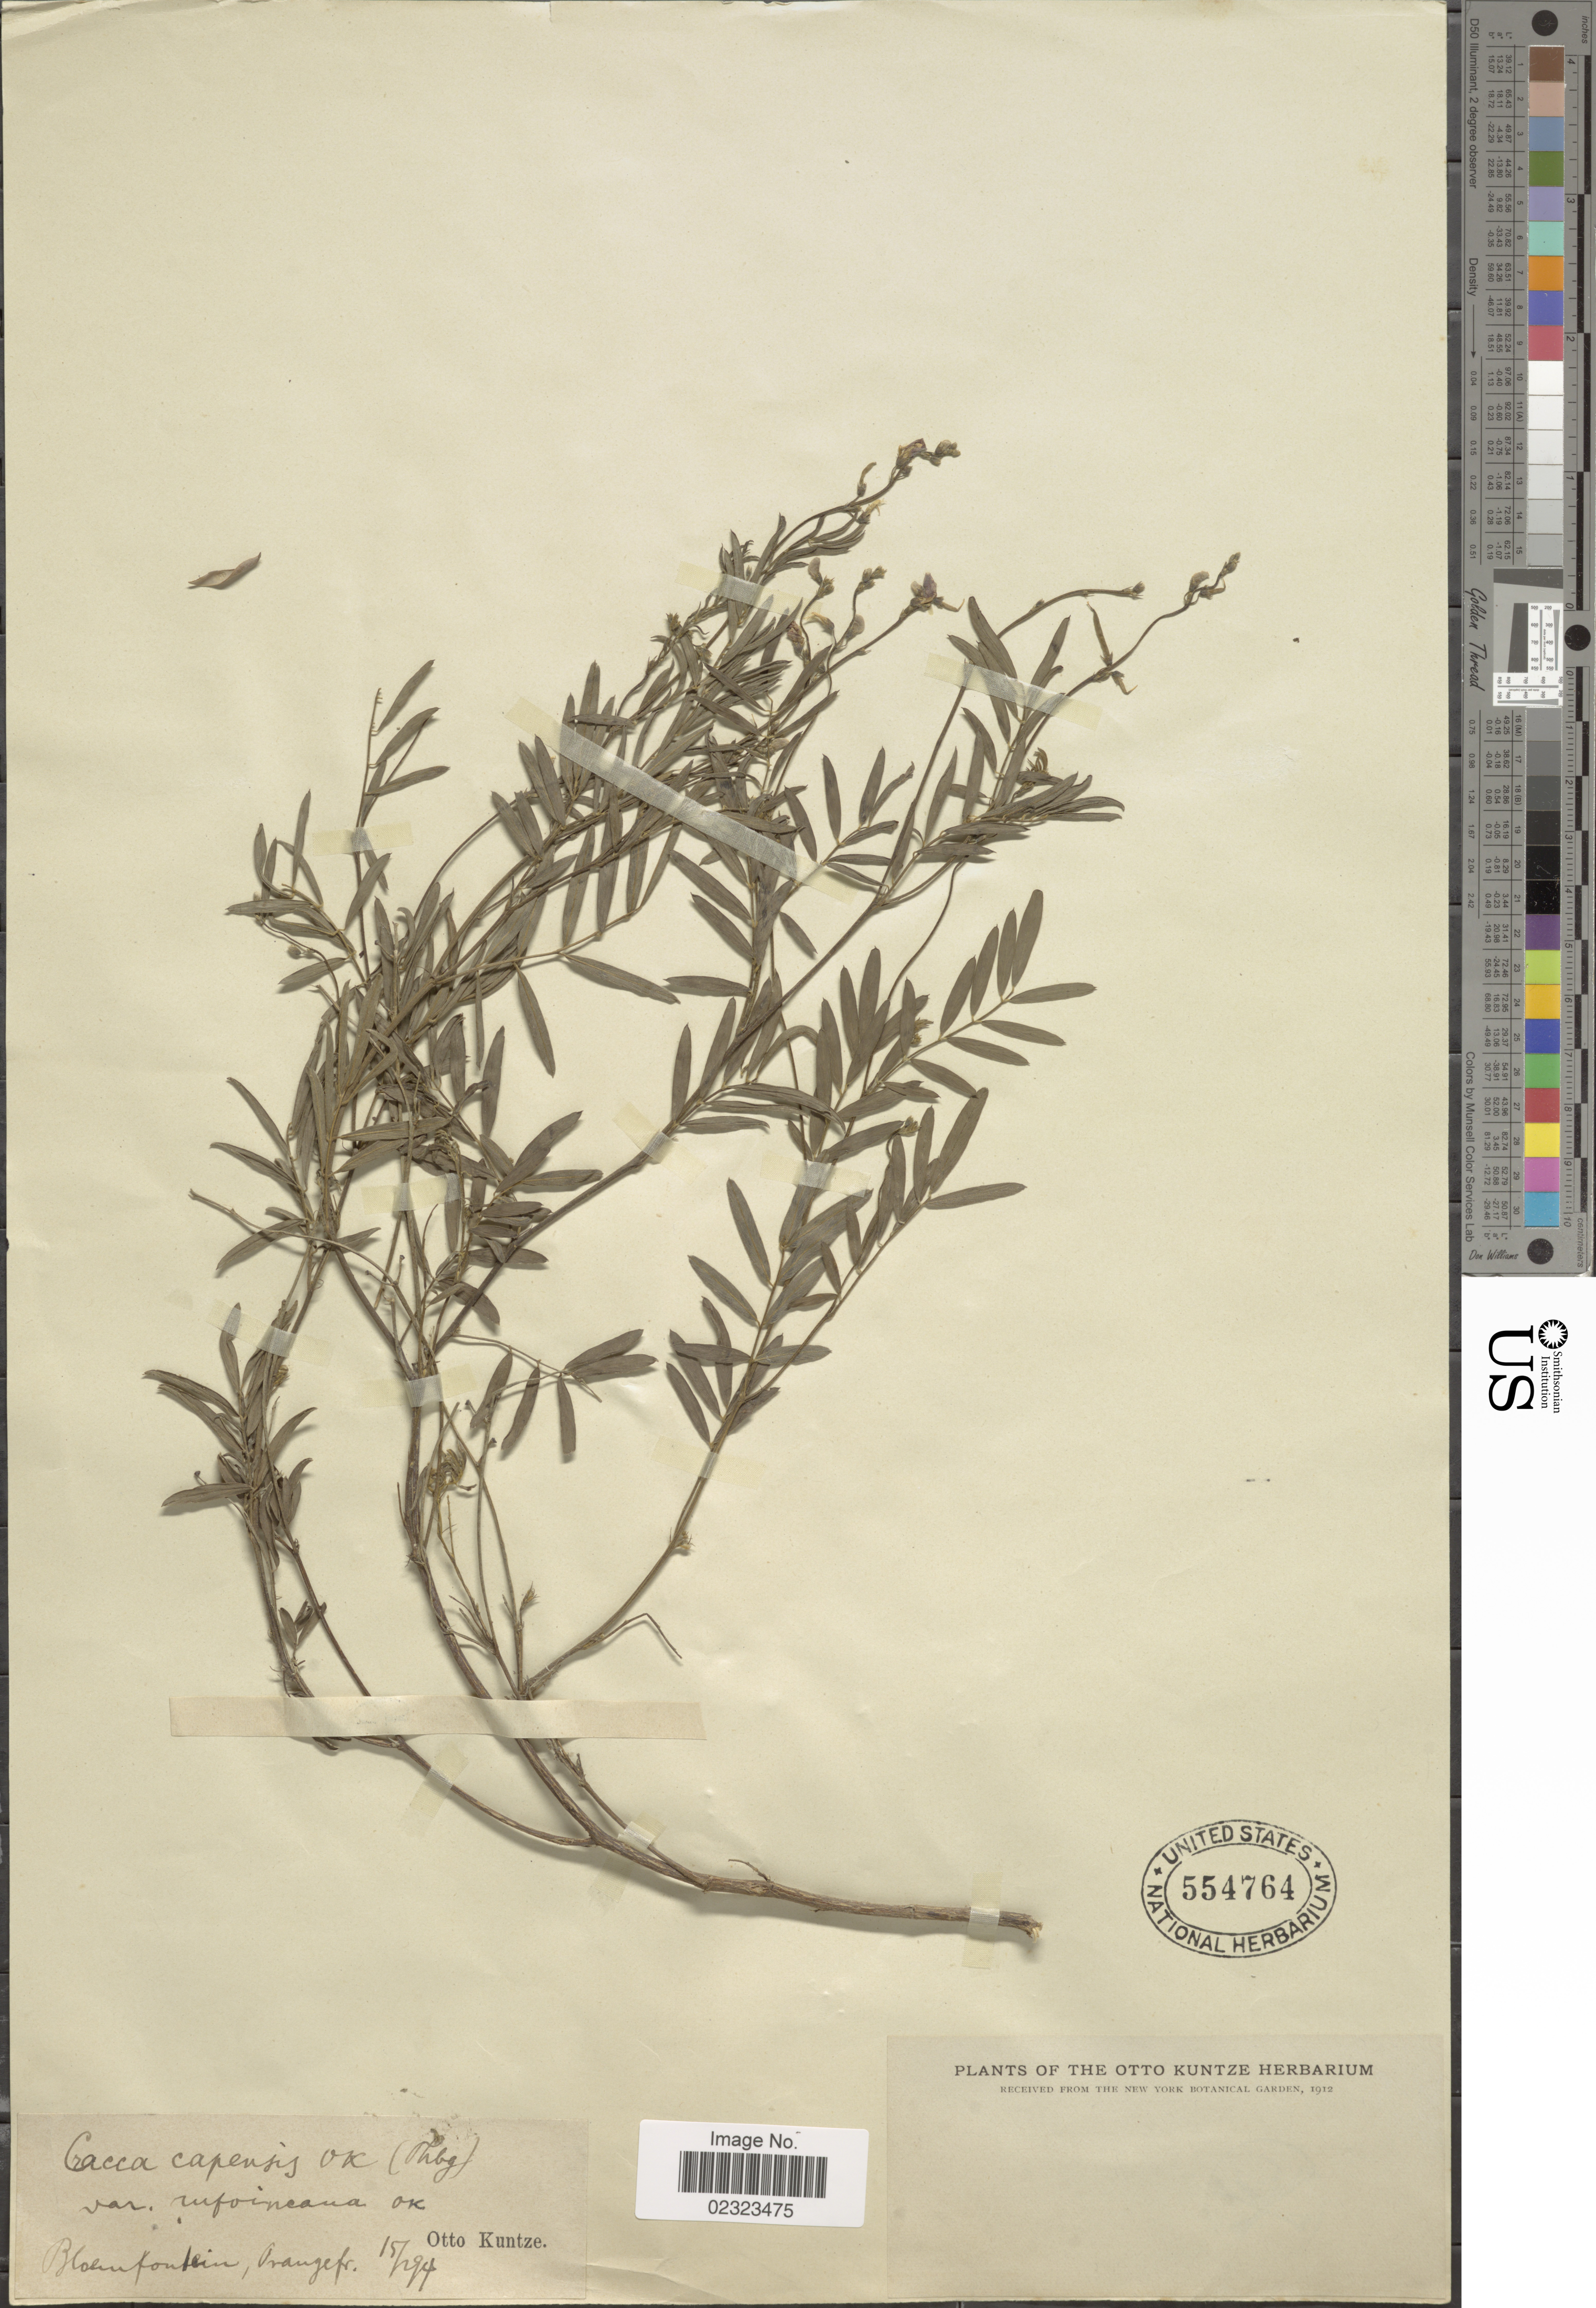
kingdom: Plantae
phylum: Tracheophyta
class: Magnoliopsida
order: Fabales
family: Fabaceae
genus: Tephrosia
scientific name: Tephrosia capensis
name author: (Jacq.) Pers.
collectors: C.E.O. Kuntze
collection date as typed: Transcribed d/m/y: 15/2/94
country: South Africa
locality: Bloemfontein, Orangefr.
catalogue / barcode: US 554764